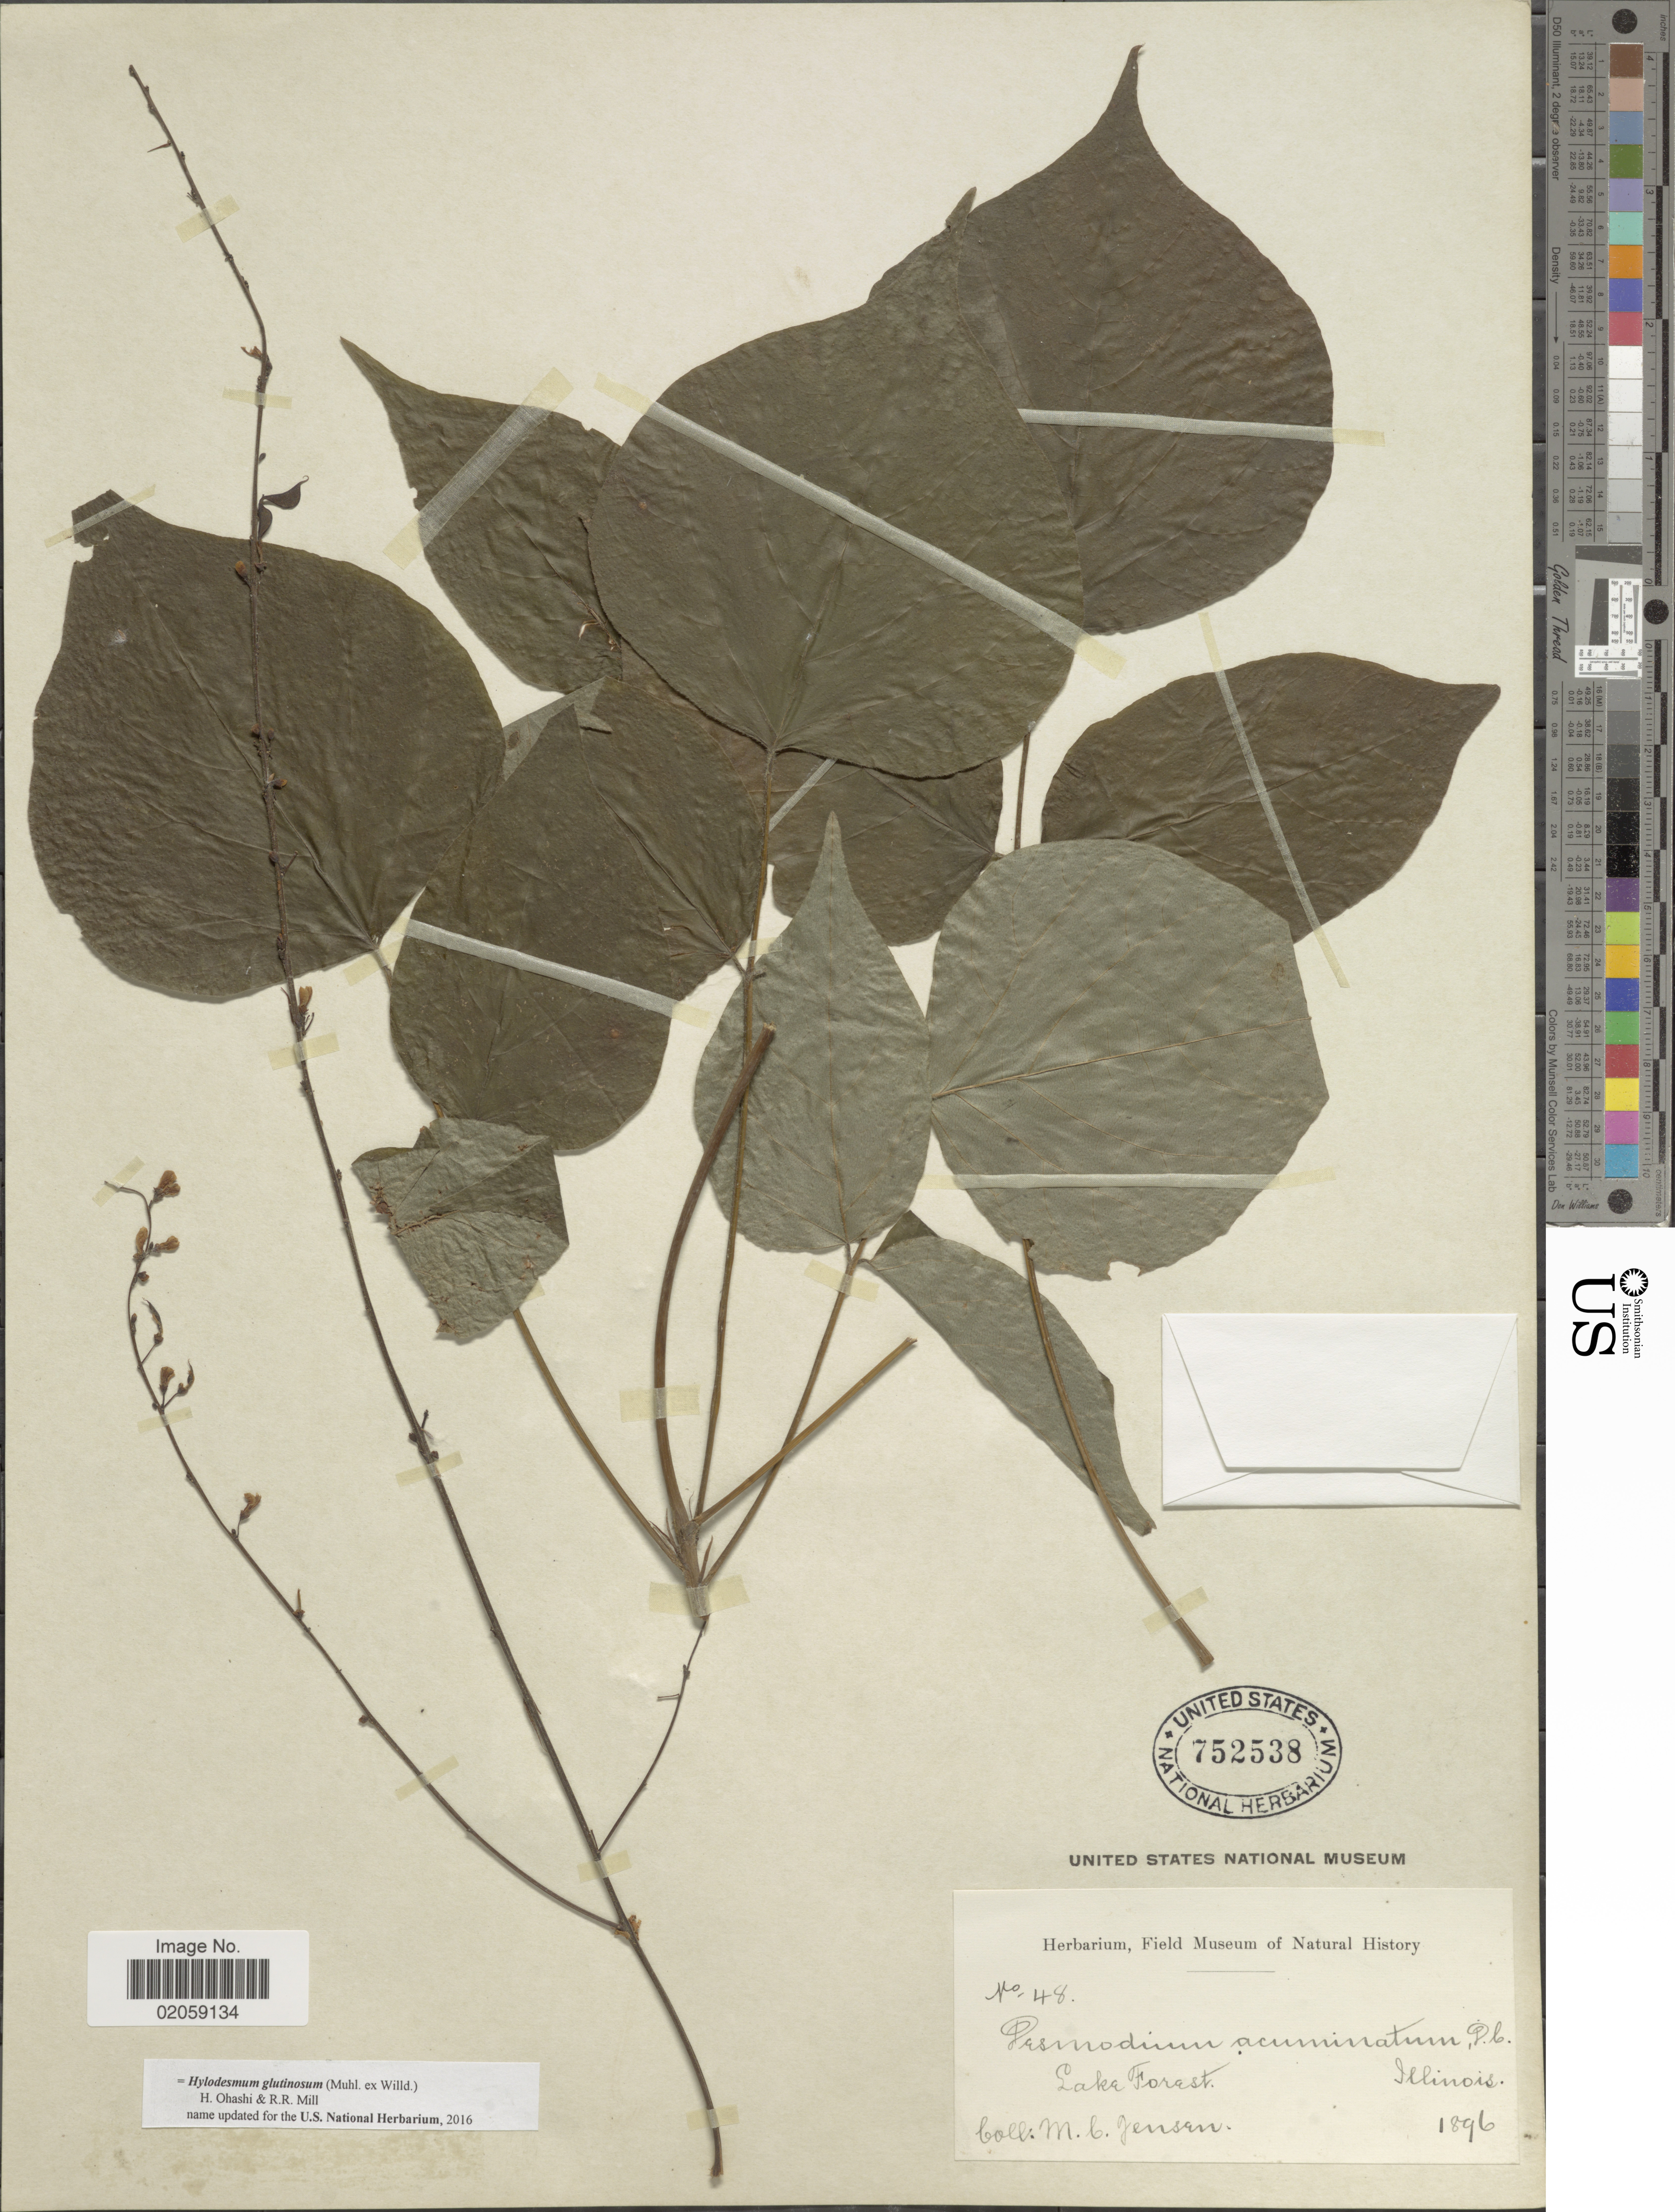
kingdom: Plantae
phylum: Tracheophyta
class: Magnoliopsida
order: Fabales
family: Fabaceae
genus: Hylodesmum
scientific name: Hylodesmum glutinosum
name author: (Muhl. ex Willd.) H. Ohashi & R.R. Mill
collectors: M. C. Jensen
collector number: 48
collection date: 1896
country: United States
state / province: Illinois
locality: Lake Forest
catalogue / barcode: US 752538